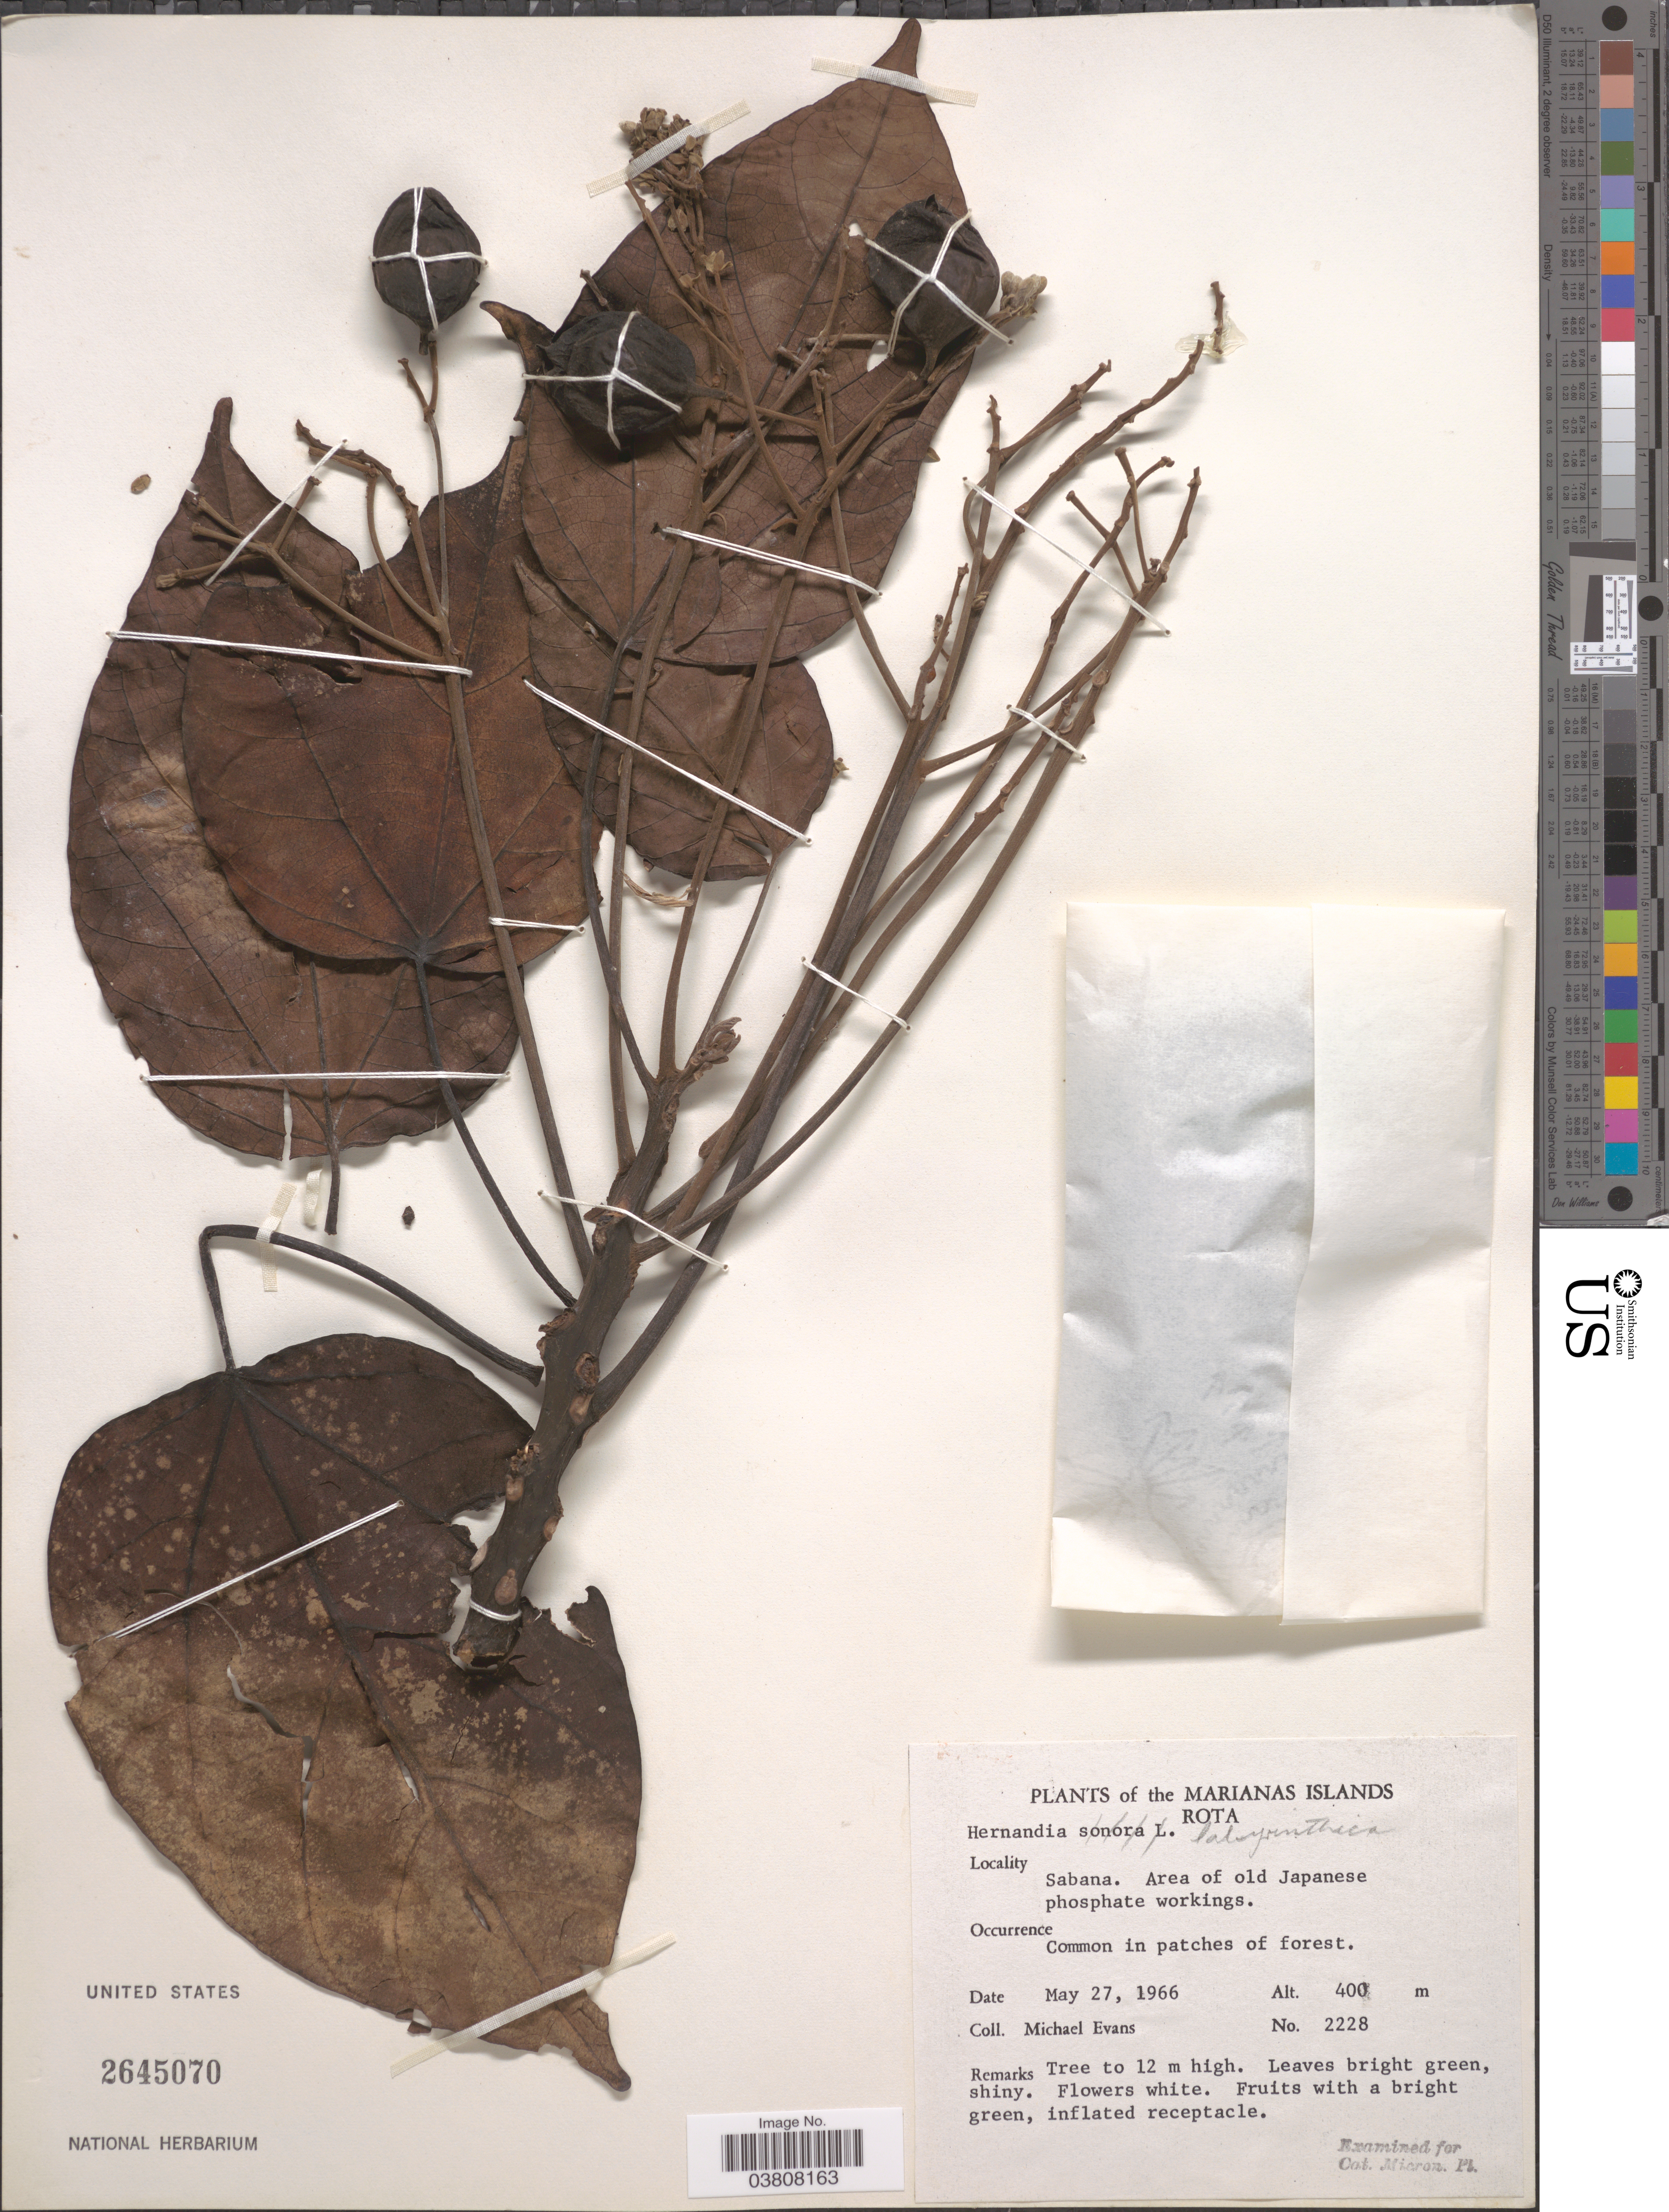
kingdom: Plantae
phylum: Tracheophyta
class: Magnoliopsida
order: Laurales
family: Hernandiaceae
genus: Hernandia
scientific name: Hernandia labrynthia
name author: Tuyama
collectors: M. Evans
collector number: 2228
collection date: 1966-05-27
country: Northern Mariana Islands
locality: The Marianas Islands. Rota. Sabana. Area of old Japanese phosphate workings.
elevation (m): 400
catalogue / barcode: US 2645070